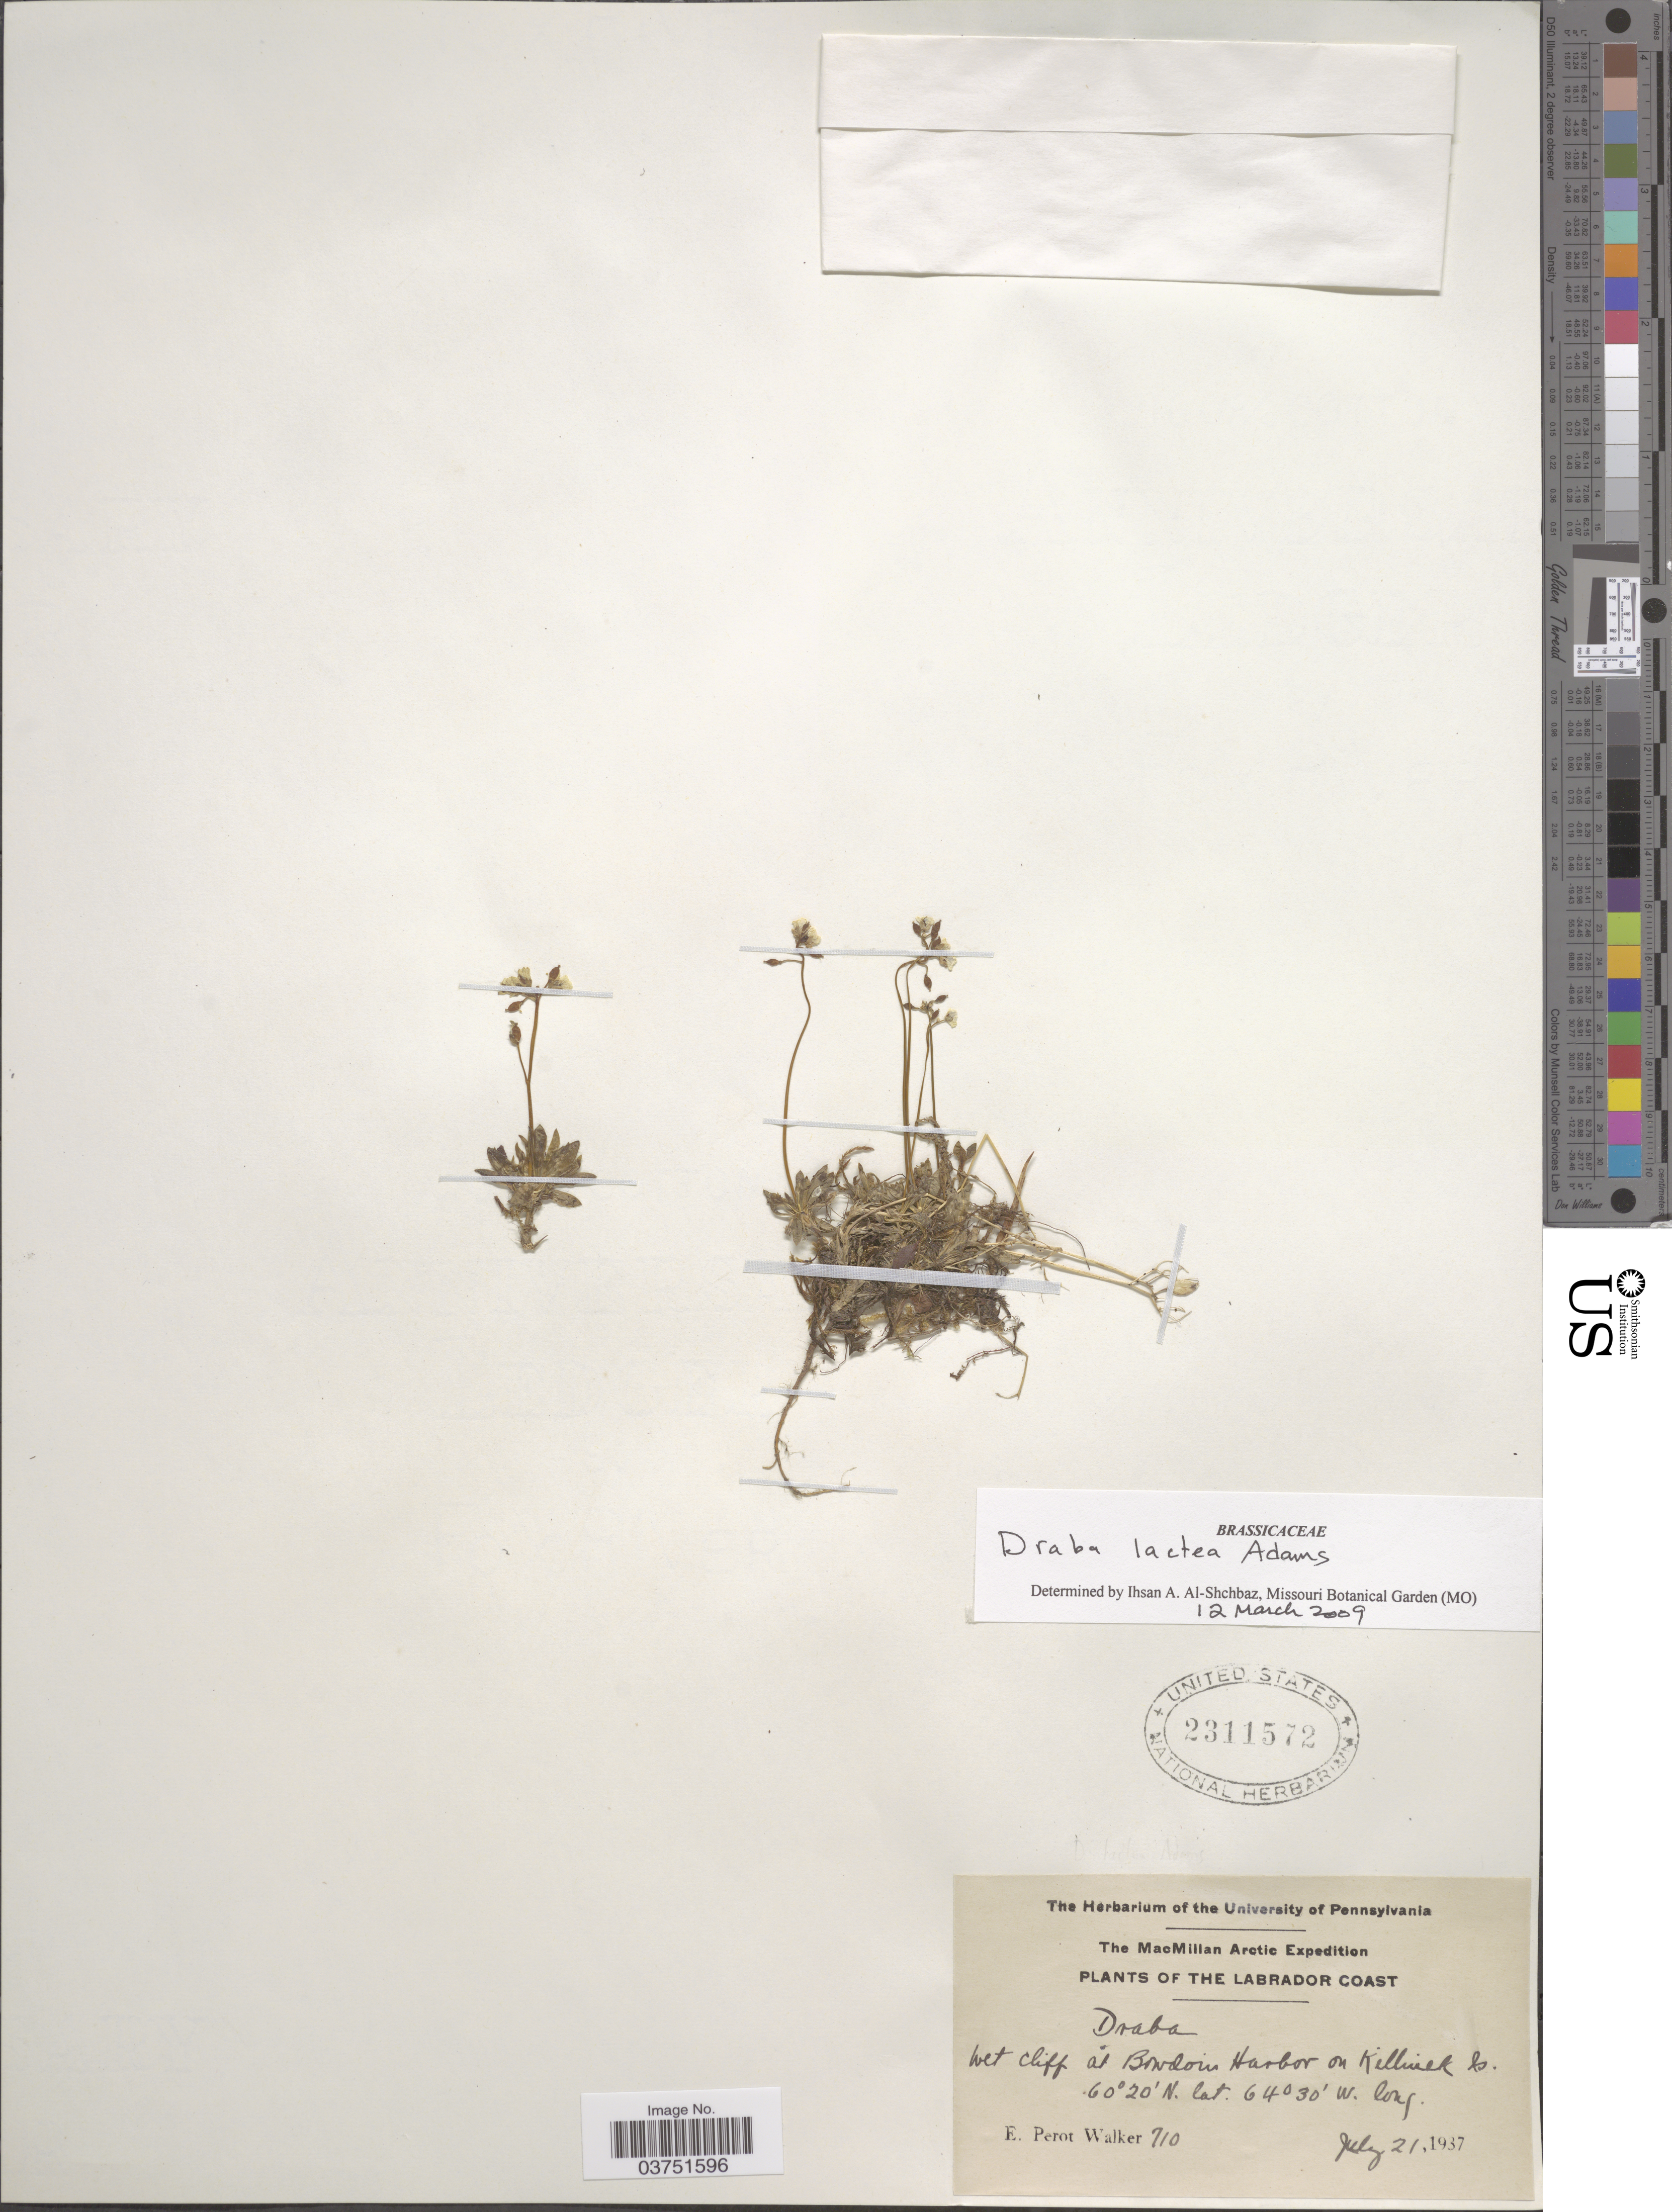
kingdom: Plantae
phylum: Tracheophyta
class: Magnoliopsida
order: Brassicales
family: Brassicaceae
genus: Draba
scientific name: Draba lactea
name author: Adams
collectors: E. Walker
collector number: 710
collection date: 1937-07-21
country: Canada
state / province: Newfoundland and Labrador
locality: Labrador Coast. Wet cliff at Bowdoin Harbor on Killinek Is.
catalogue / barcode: US 2311572